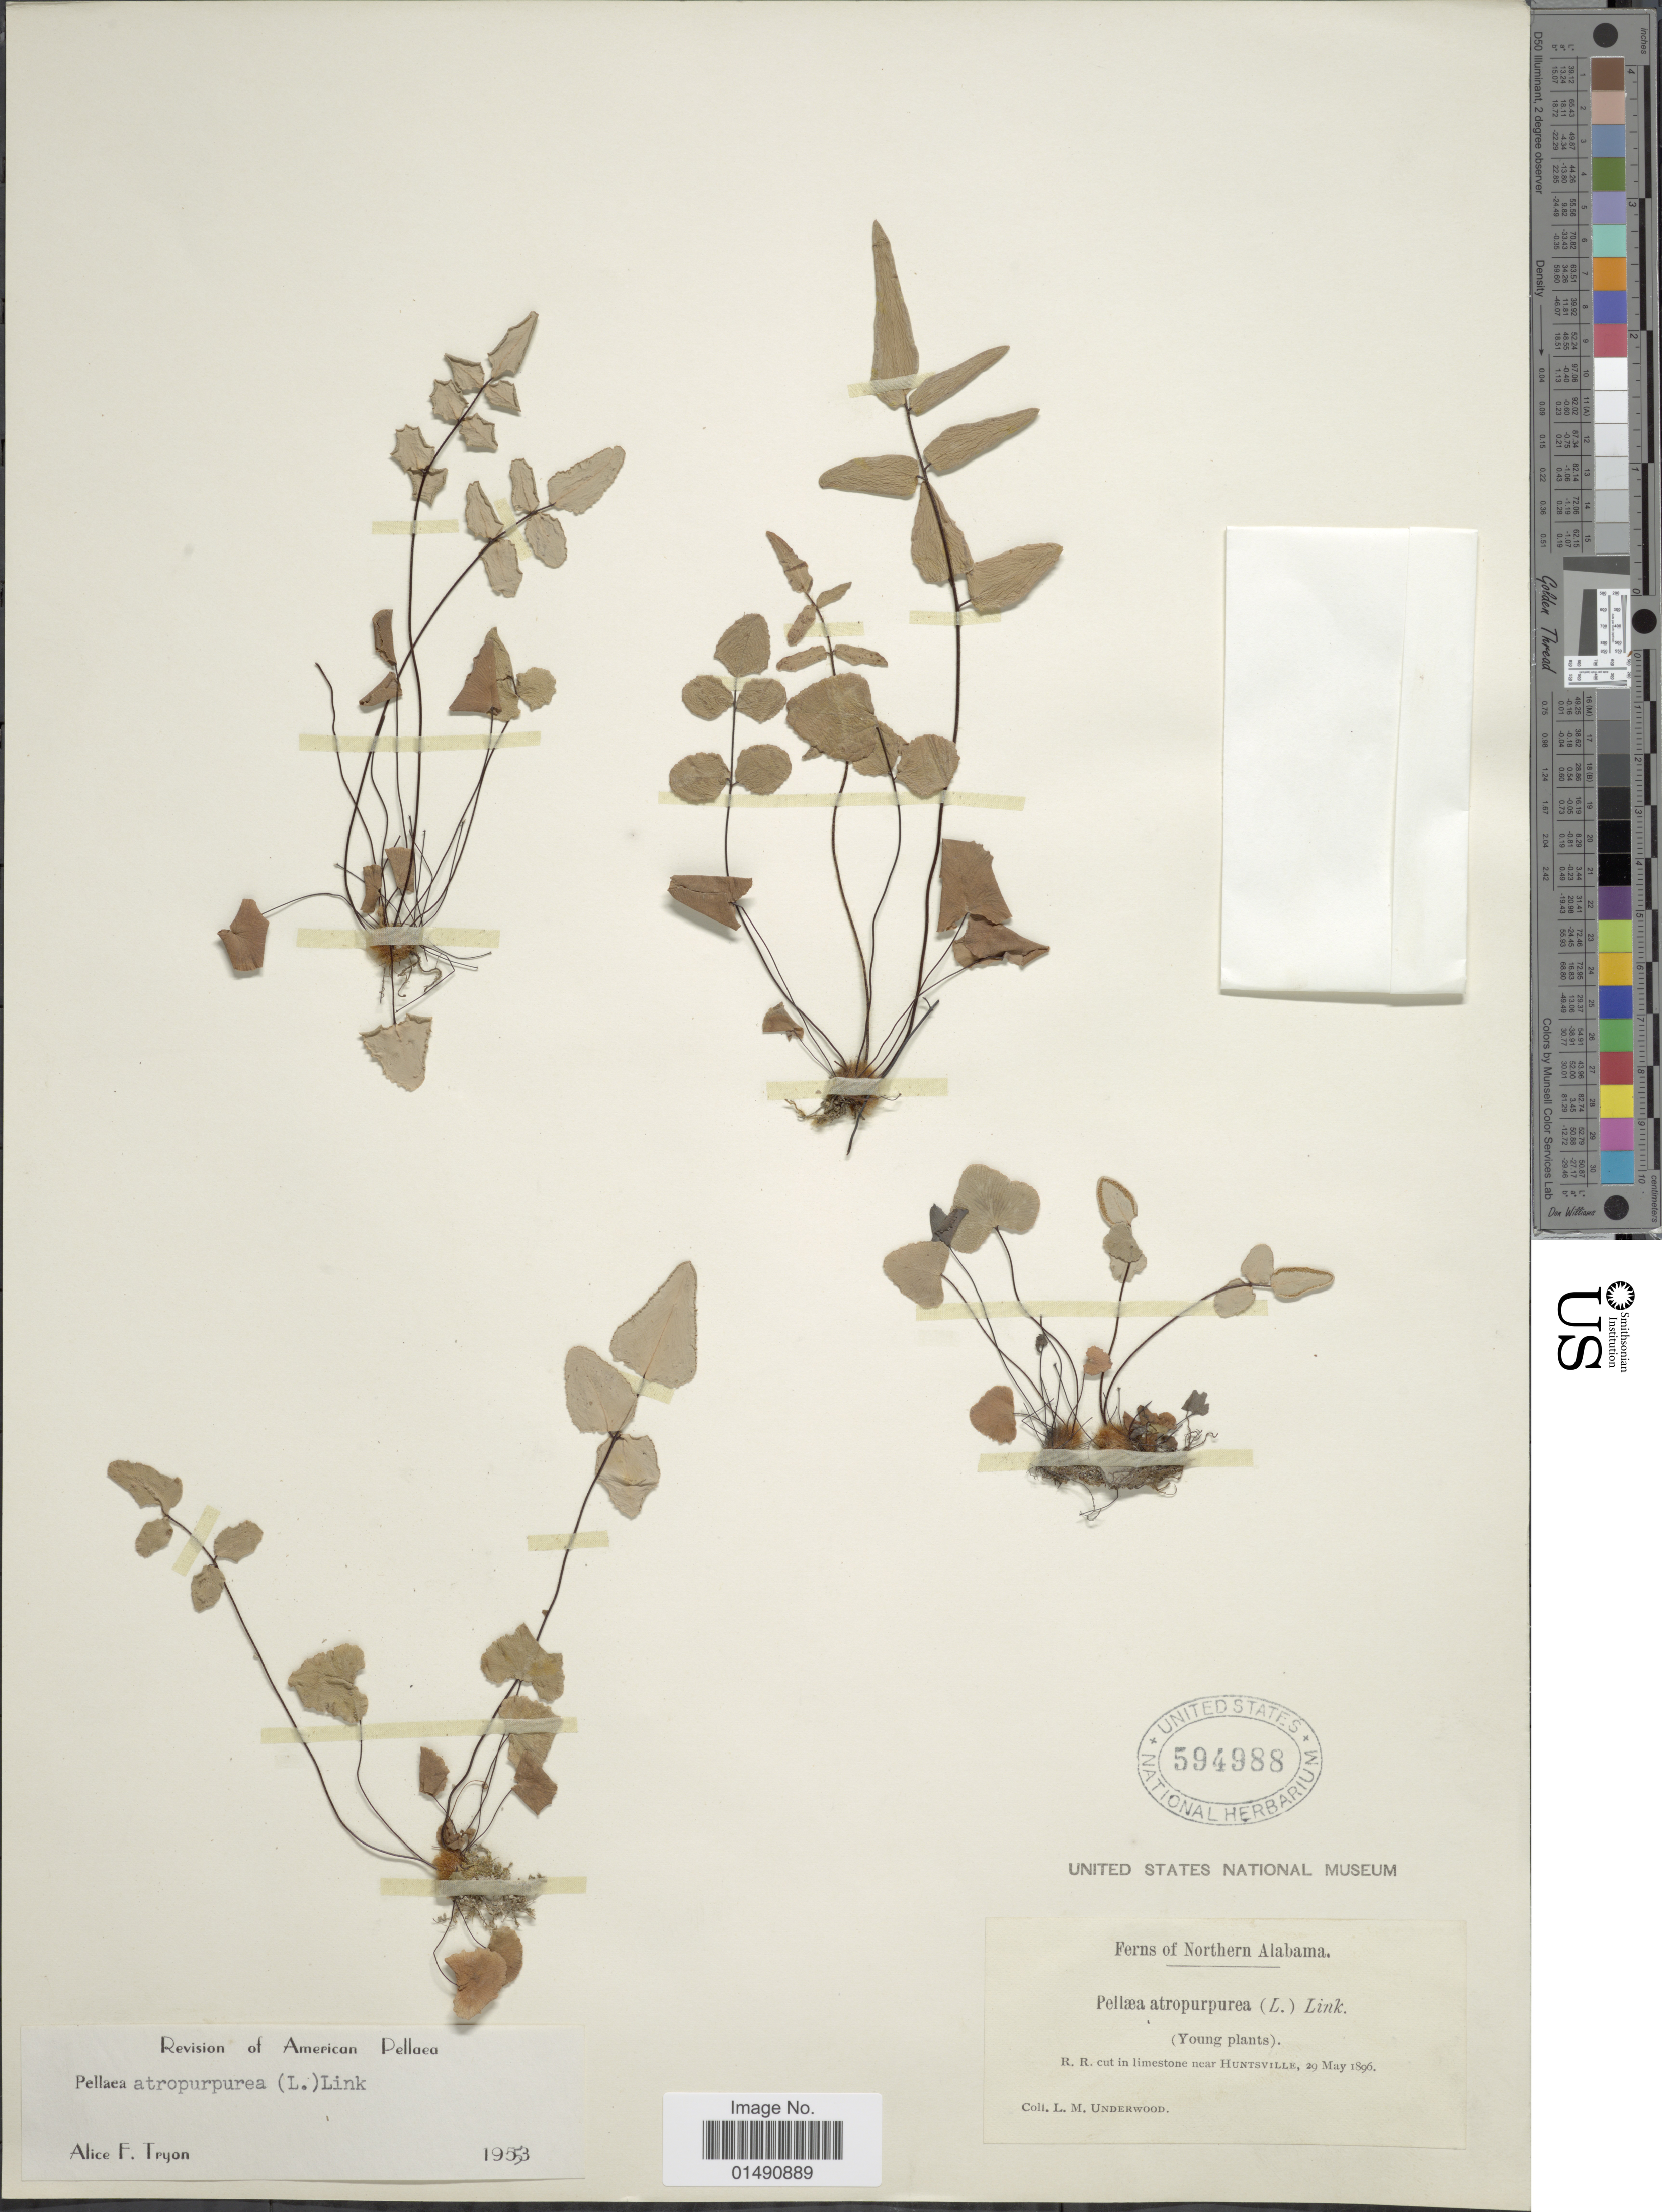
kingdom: Plantae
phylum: Tracheophyta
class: Polypodiopsida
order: Polypodiales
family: Pteridaceae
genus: Pellaea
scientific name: Pellaea atropurpurea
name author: (L.) Link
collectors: L. M. Underwood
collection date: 1896-05-29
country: United States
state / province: Alabama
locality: Northern Alabama, R. R. cut in limestone near Huntsville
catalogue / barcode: US 594988